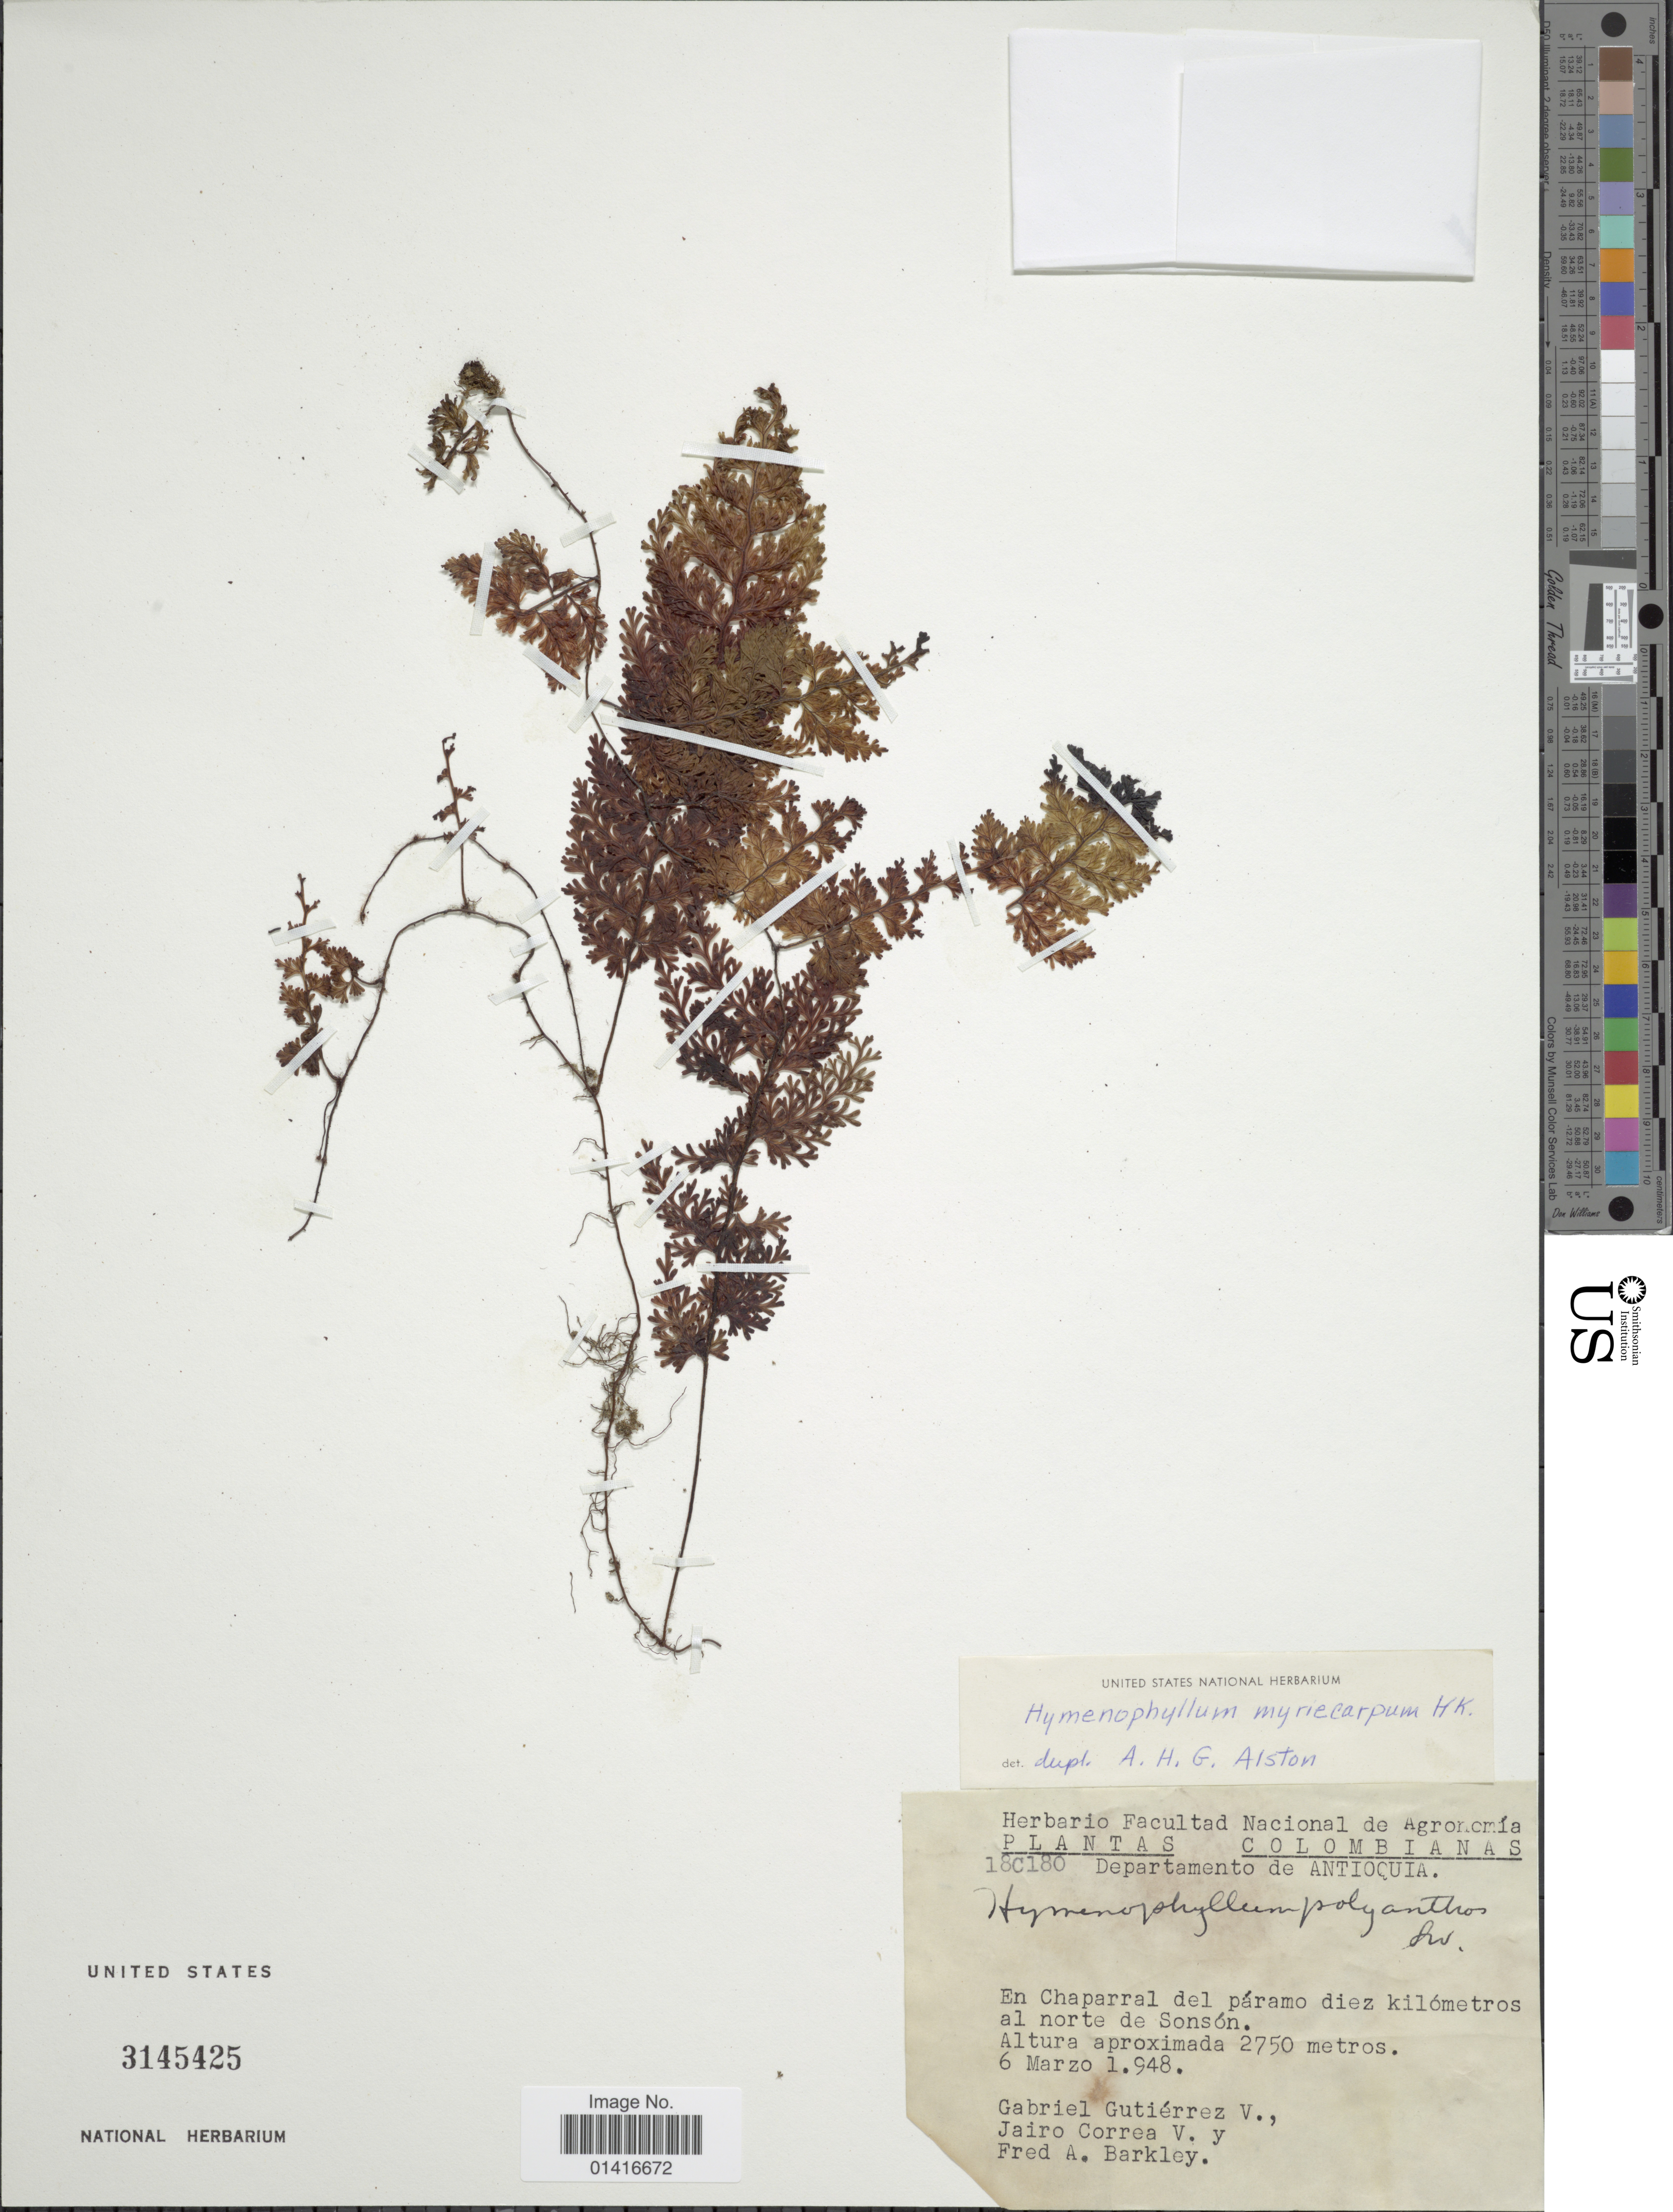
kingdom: Plantae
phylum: Tracheophyta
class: Polypodiopsida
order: Hymenophyllales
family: Hymenophyllaceae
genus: Hymenophyllum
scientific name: Hymenophyllum myriocarpum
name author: Hook.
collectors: G. Gutiérrez V., J. Correa & F. A. Barkley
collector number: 18C180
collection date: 1948-03-06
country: Colombia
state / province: Antioquia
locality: En Chaparral del páramo diez kilómetros al norte de Sonsón.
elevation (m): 2750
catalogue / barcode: US 3145425